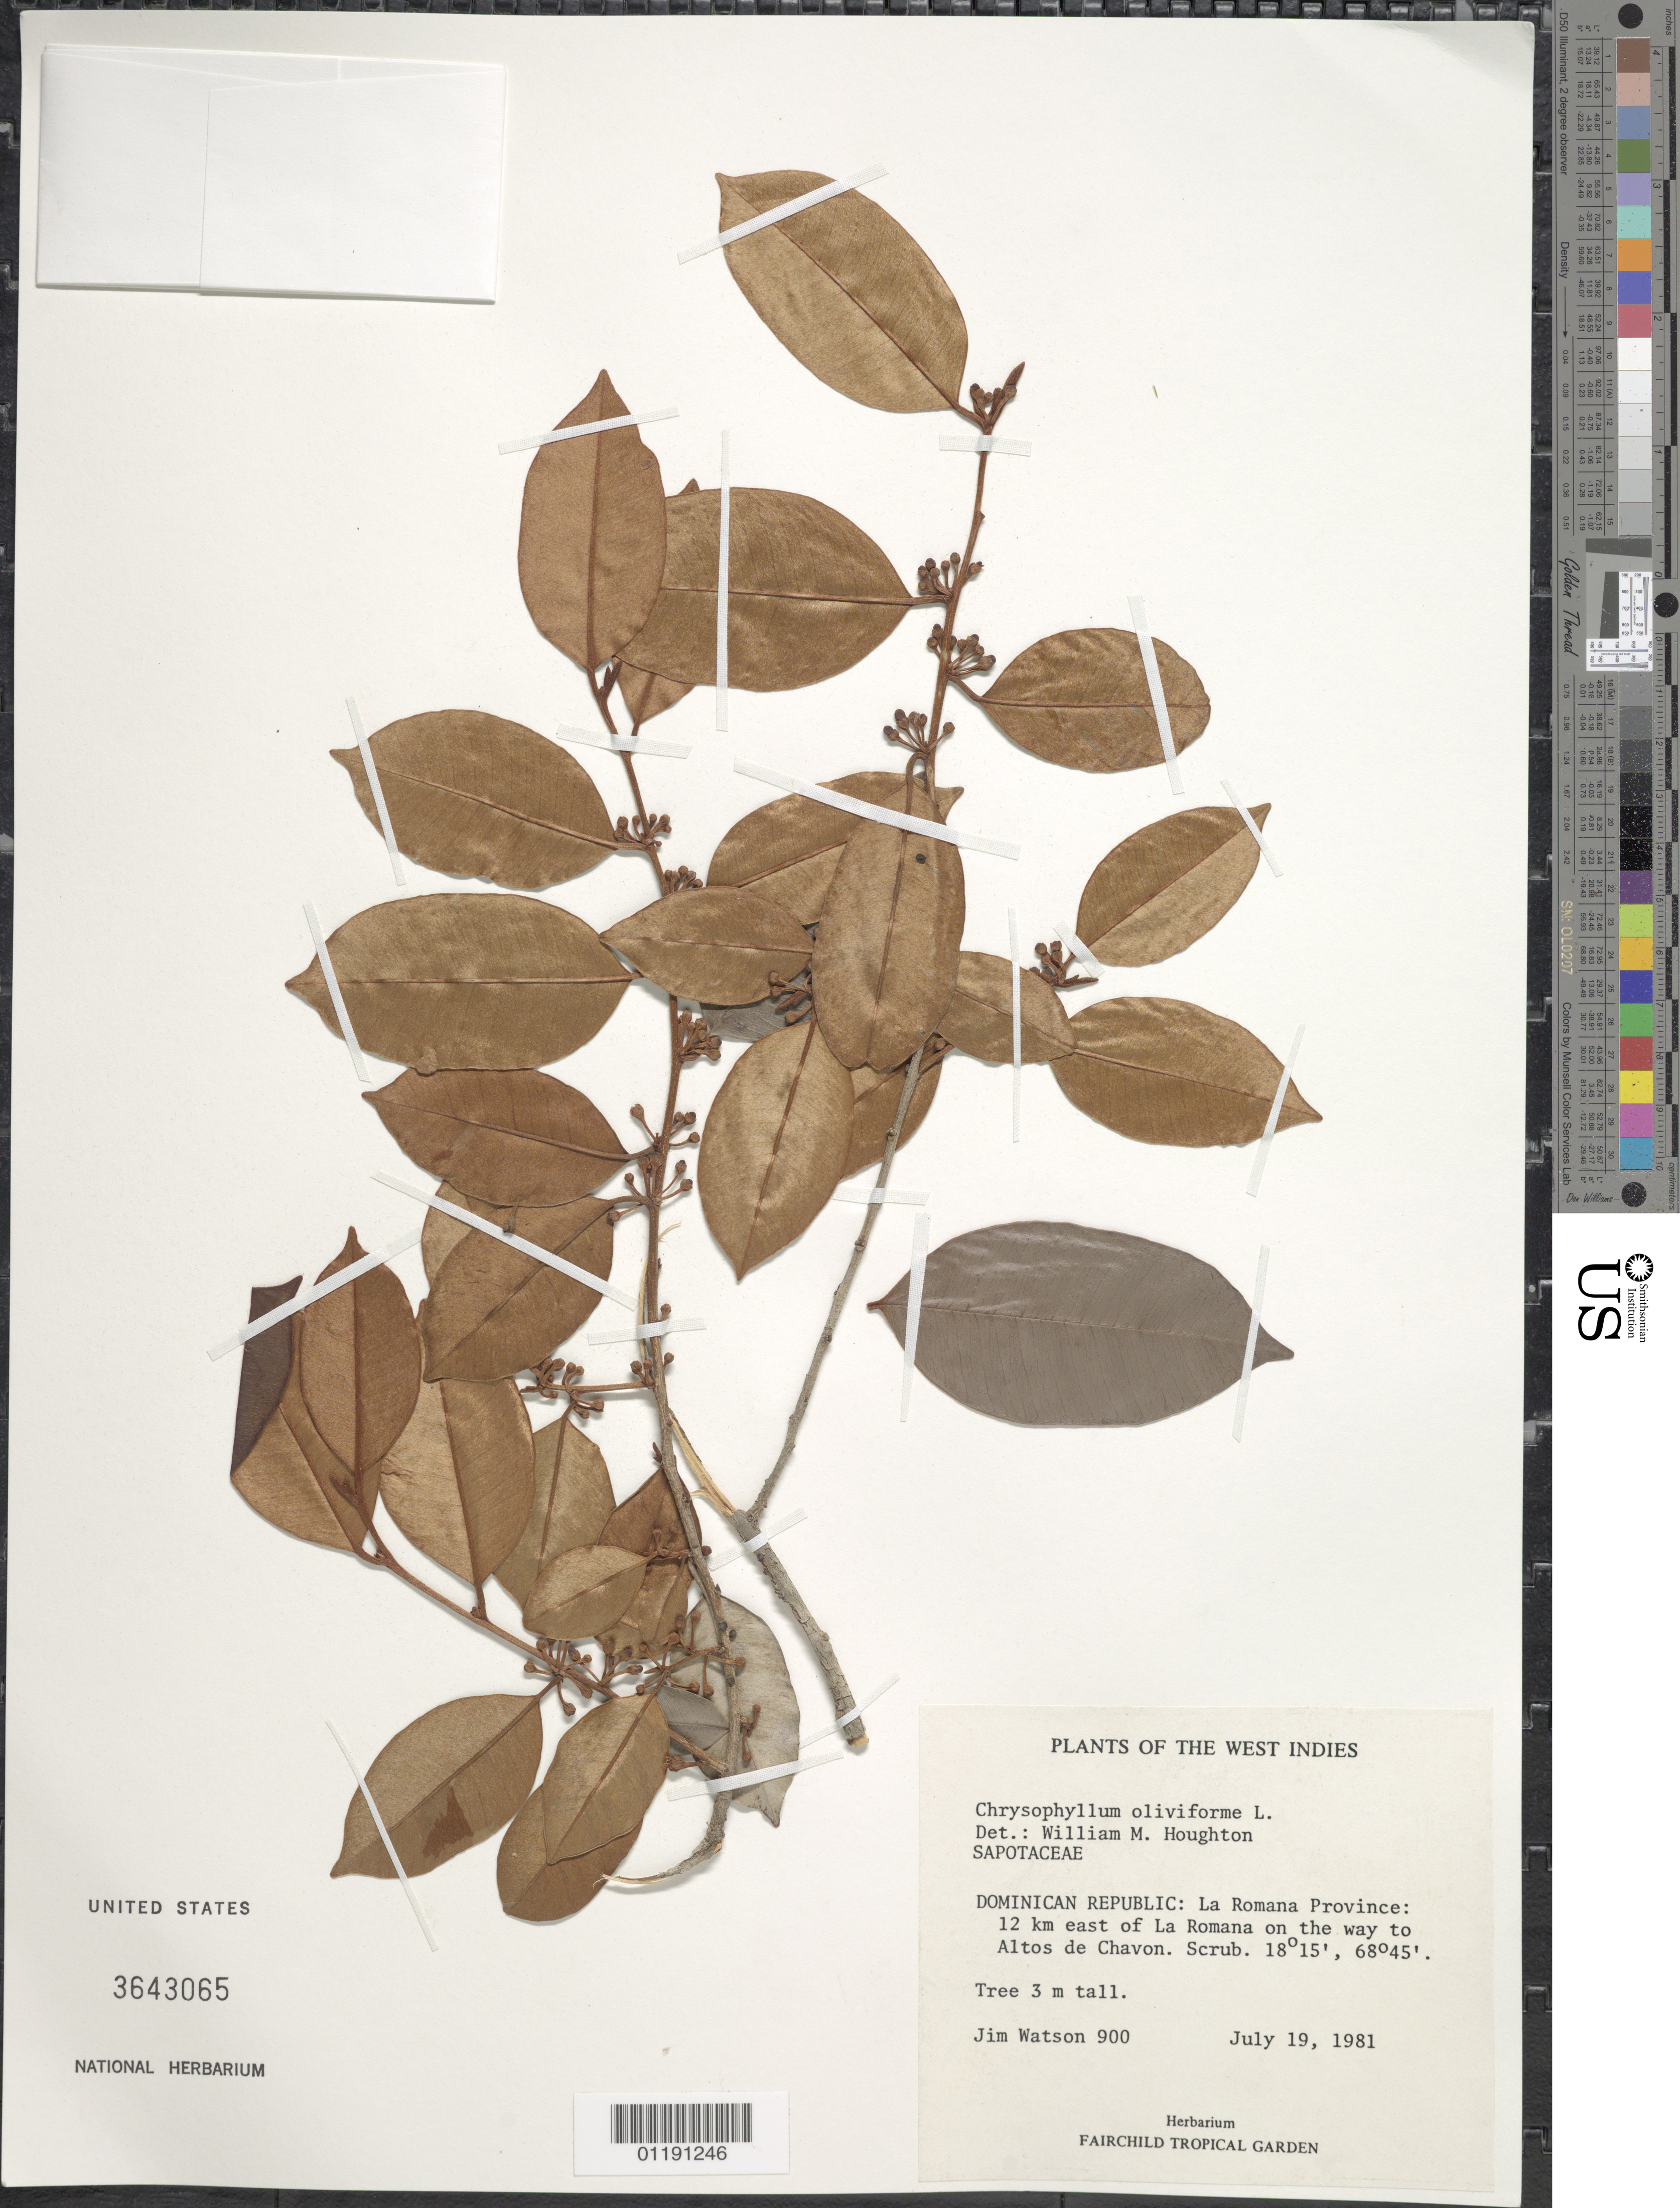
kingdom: Plantae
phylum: Tracheophyta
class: Magnoliopsida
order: Ericales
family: Sapotaceae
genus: Chrysophyllum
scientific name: Chrysophyllum oliviforme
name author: L.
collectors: J. Watson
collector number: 900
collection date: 1981-07-19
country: Dominican Republic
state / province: La Romana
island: Hispaniola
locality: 12 km E of La Romana on the way to Altos de Chavon.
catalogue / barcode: US 3643065